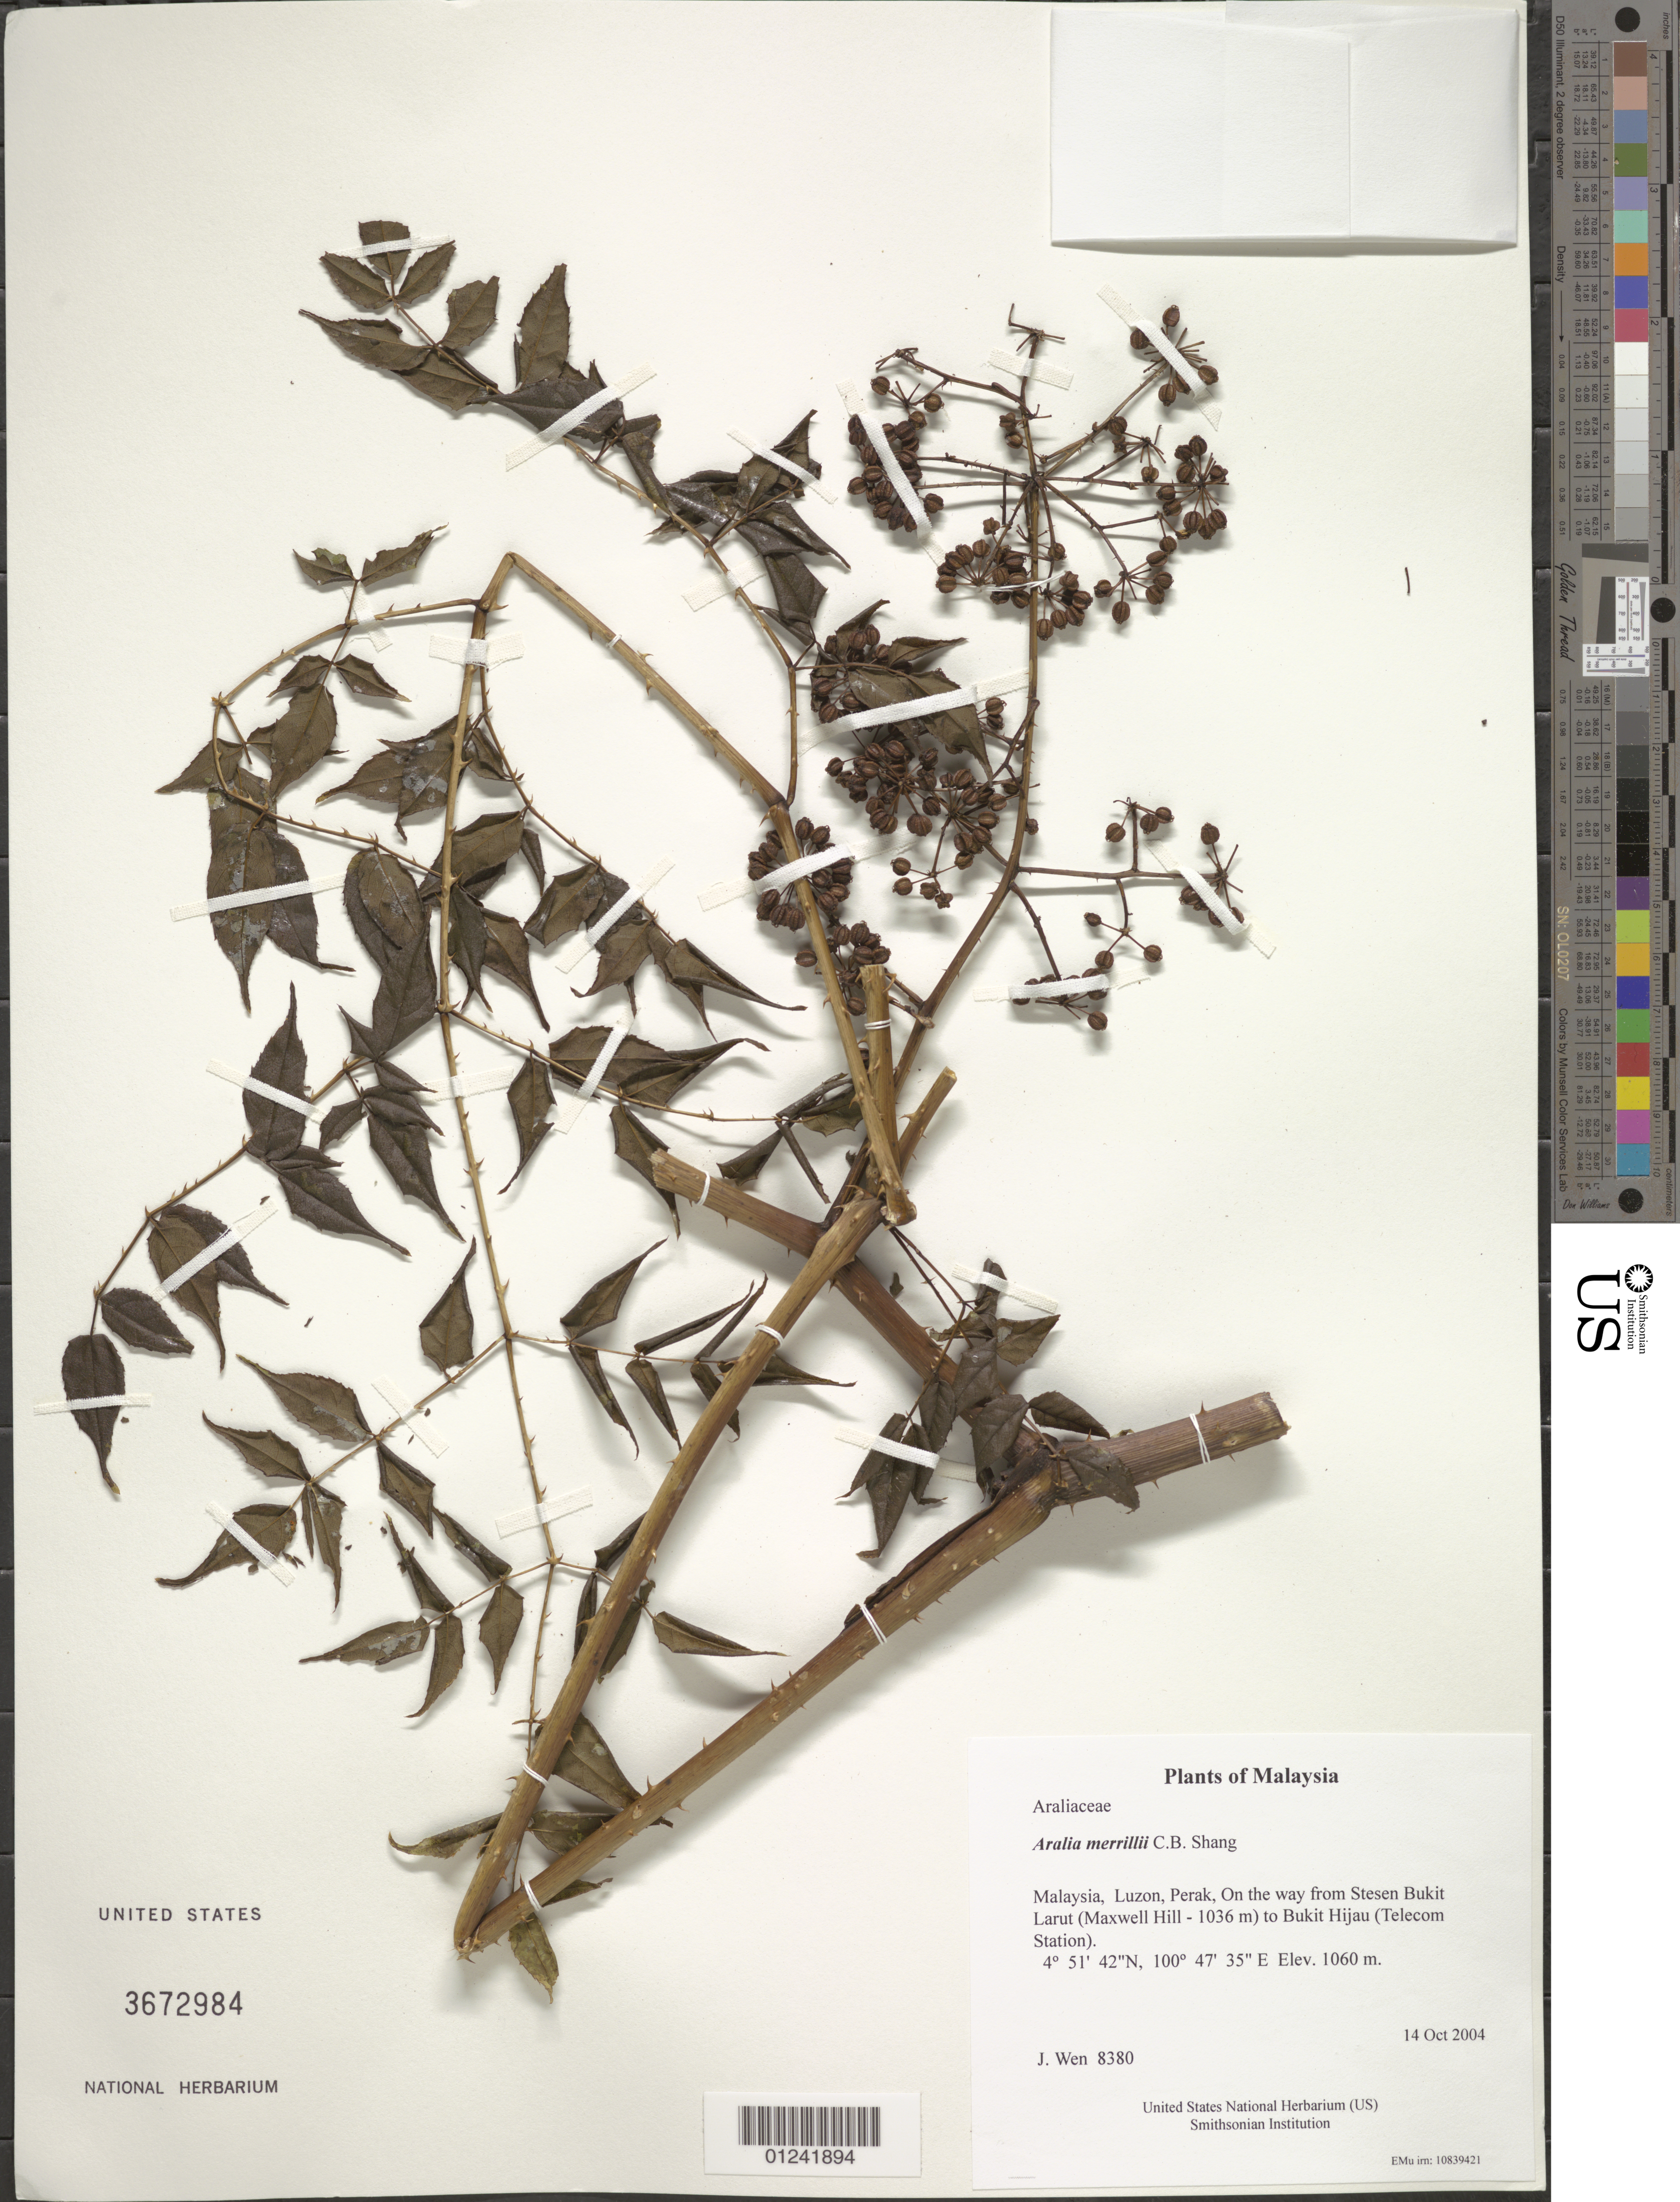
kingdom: Plantae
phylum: Tracheophyta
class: Magnoliopsida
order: Apiales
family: Araliaceae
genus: Aralia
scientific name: Aralia merrillii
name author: C.B. Shang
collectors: J. Wen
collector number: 8380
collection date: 2004-10-14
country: Malaysia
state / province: Perak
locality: Luzon, Perak, On the way from Stesen Bukit Larut (Maxwell Hill - 1036 m) to Bukit Hijau (Telecom Station).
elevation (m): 1060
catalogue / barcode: US 3672984